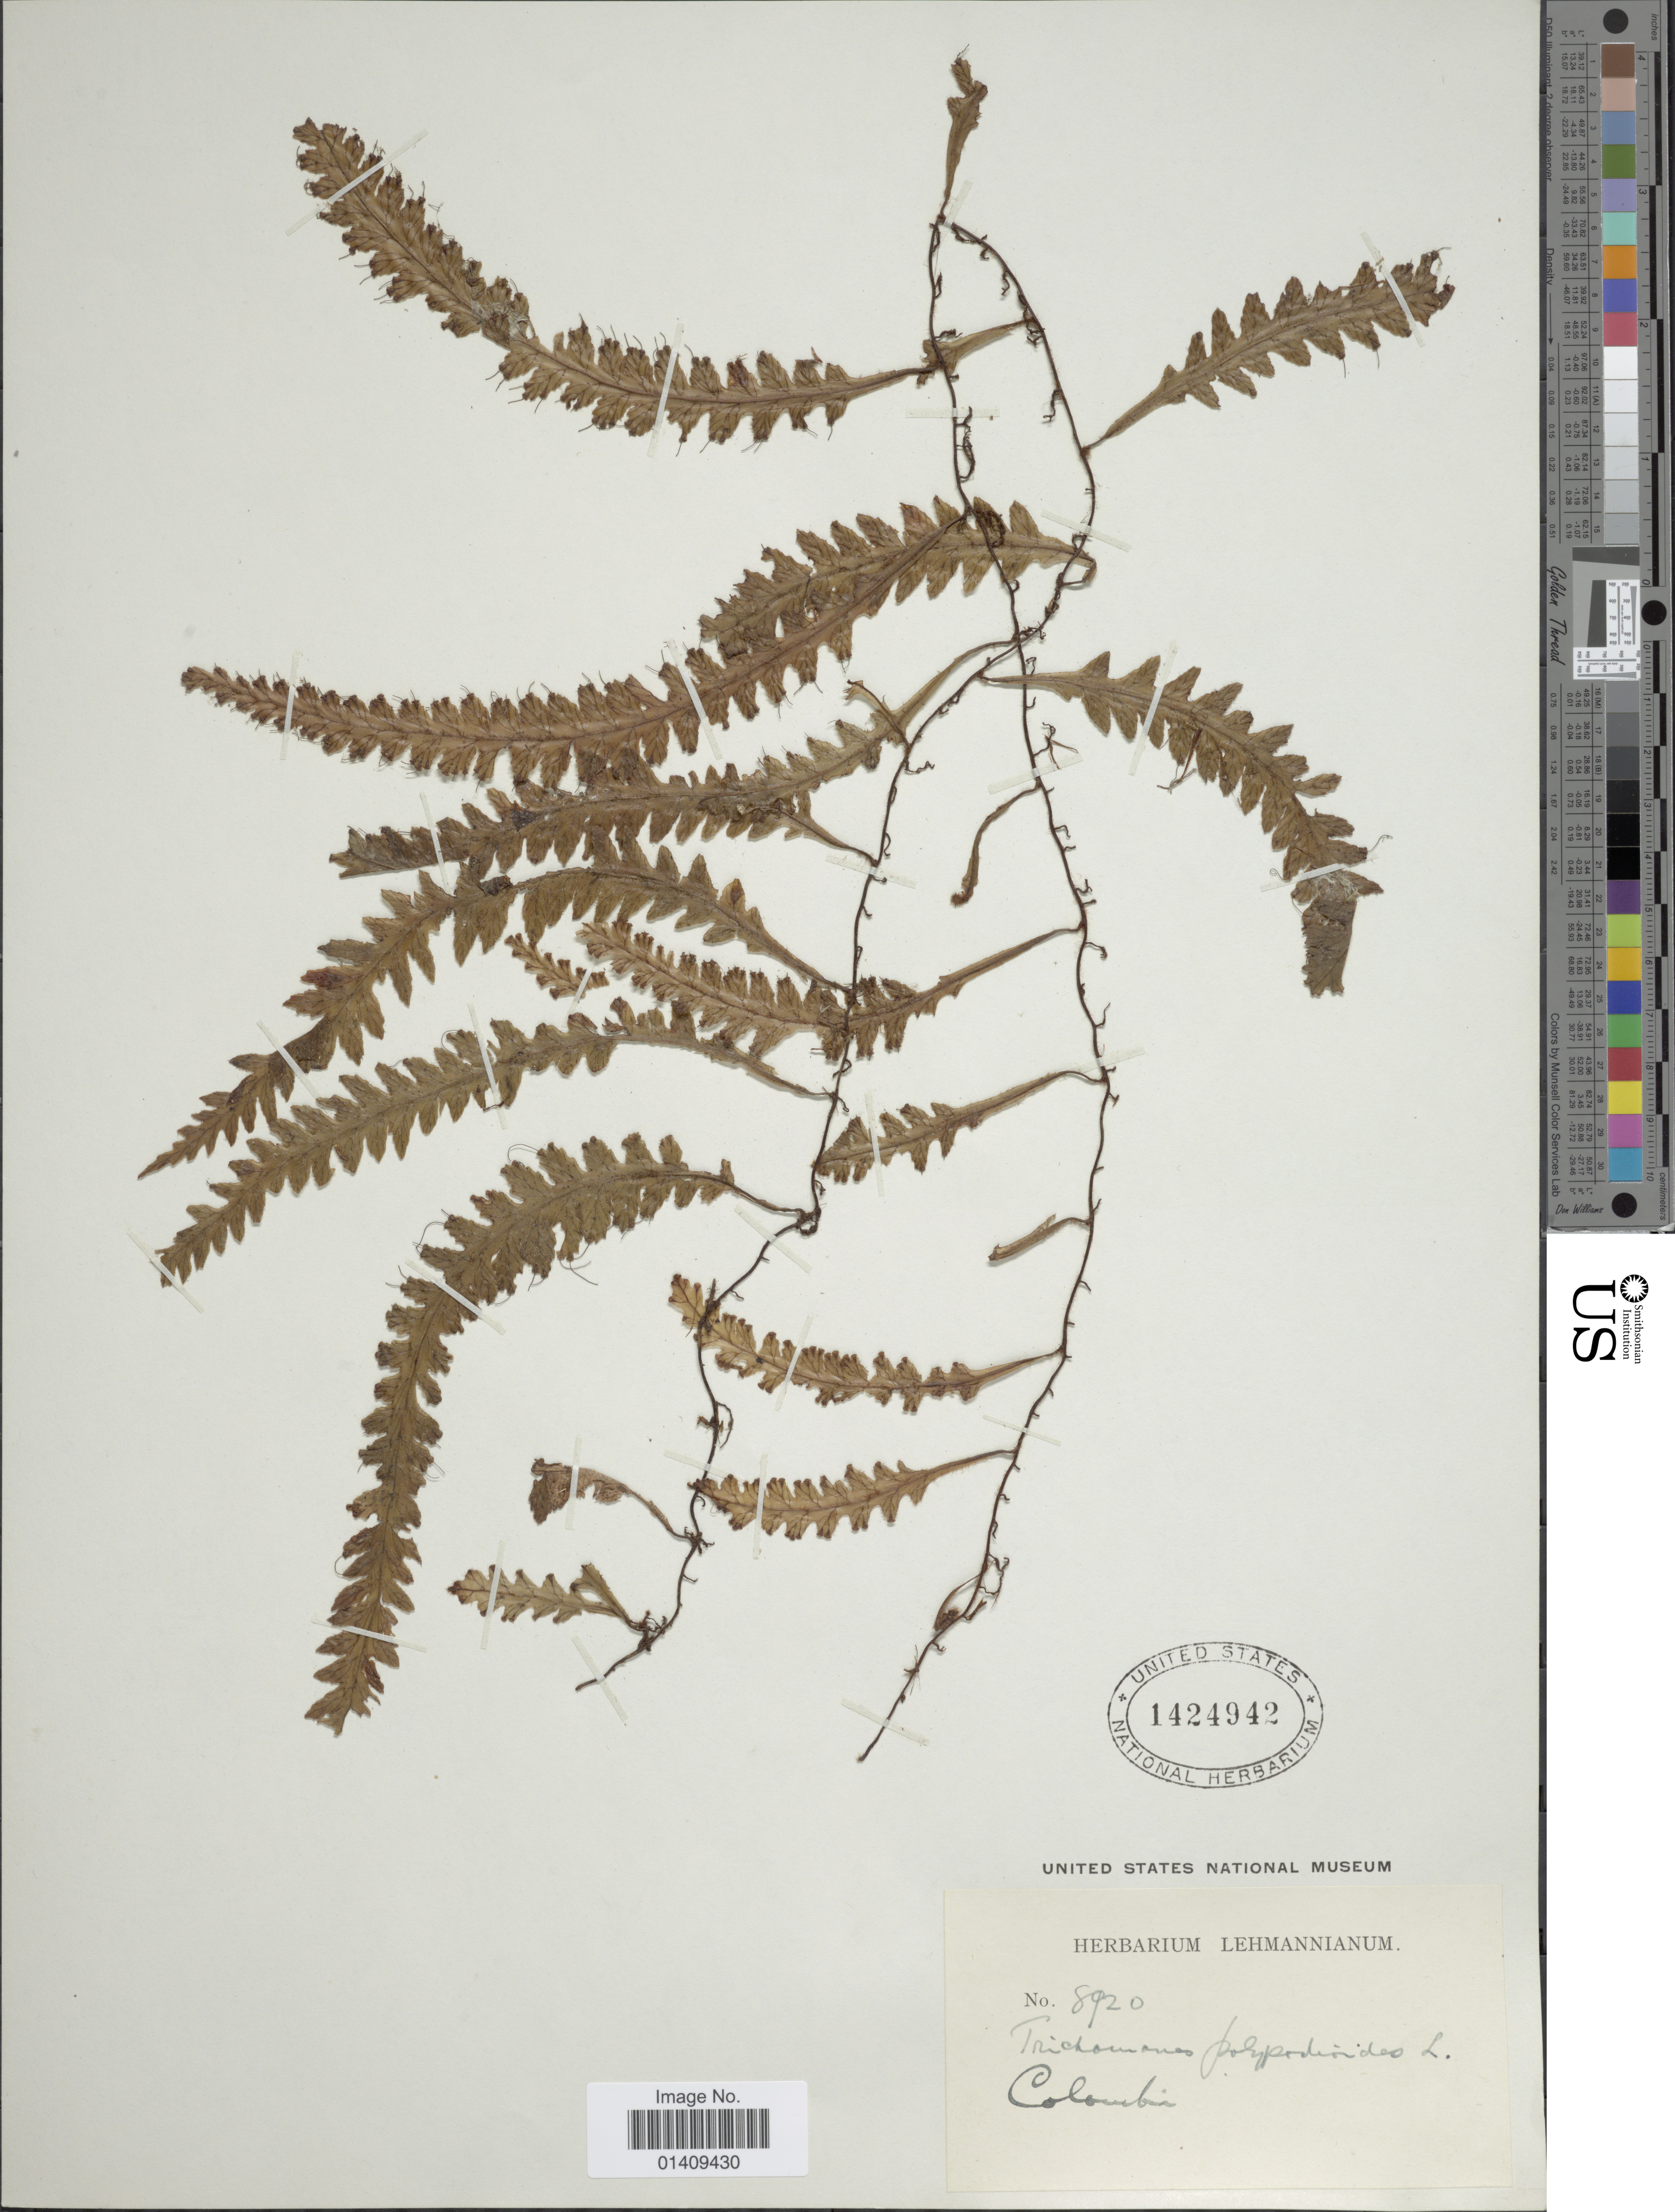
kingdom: Plantae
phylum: Tracheophyta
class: Polypodiopsida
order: Hymenophyllales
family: Hymenophyllaceae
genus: Trichomanes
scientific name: Trichomanes polypodioides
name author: L.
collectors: ex herb. Lehmannianum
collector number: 8920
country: Colombia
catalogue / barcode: US 1424942